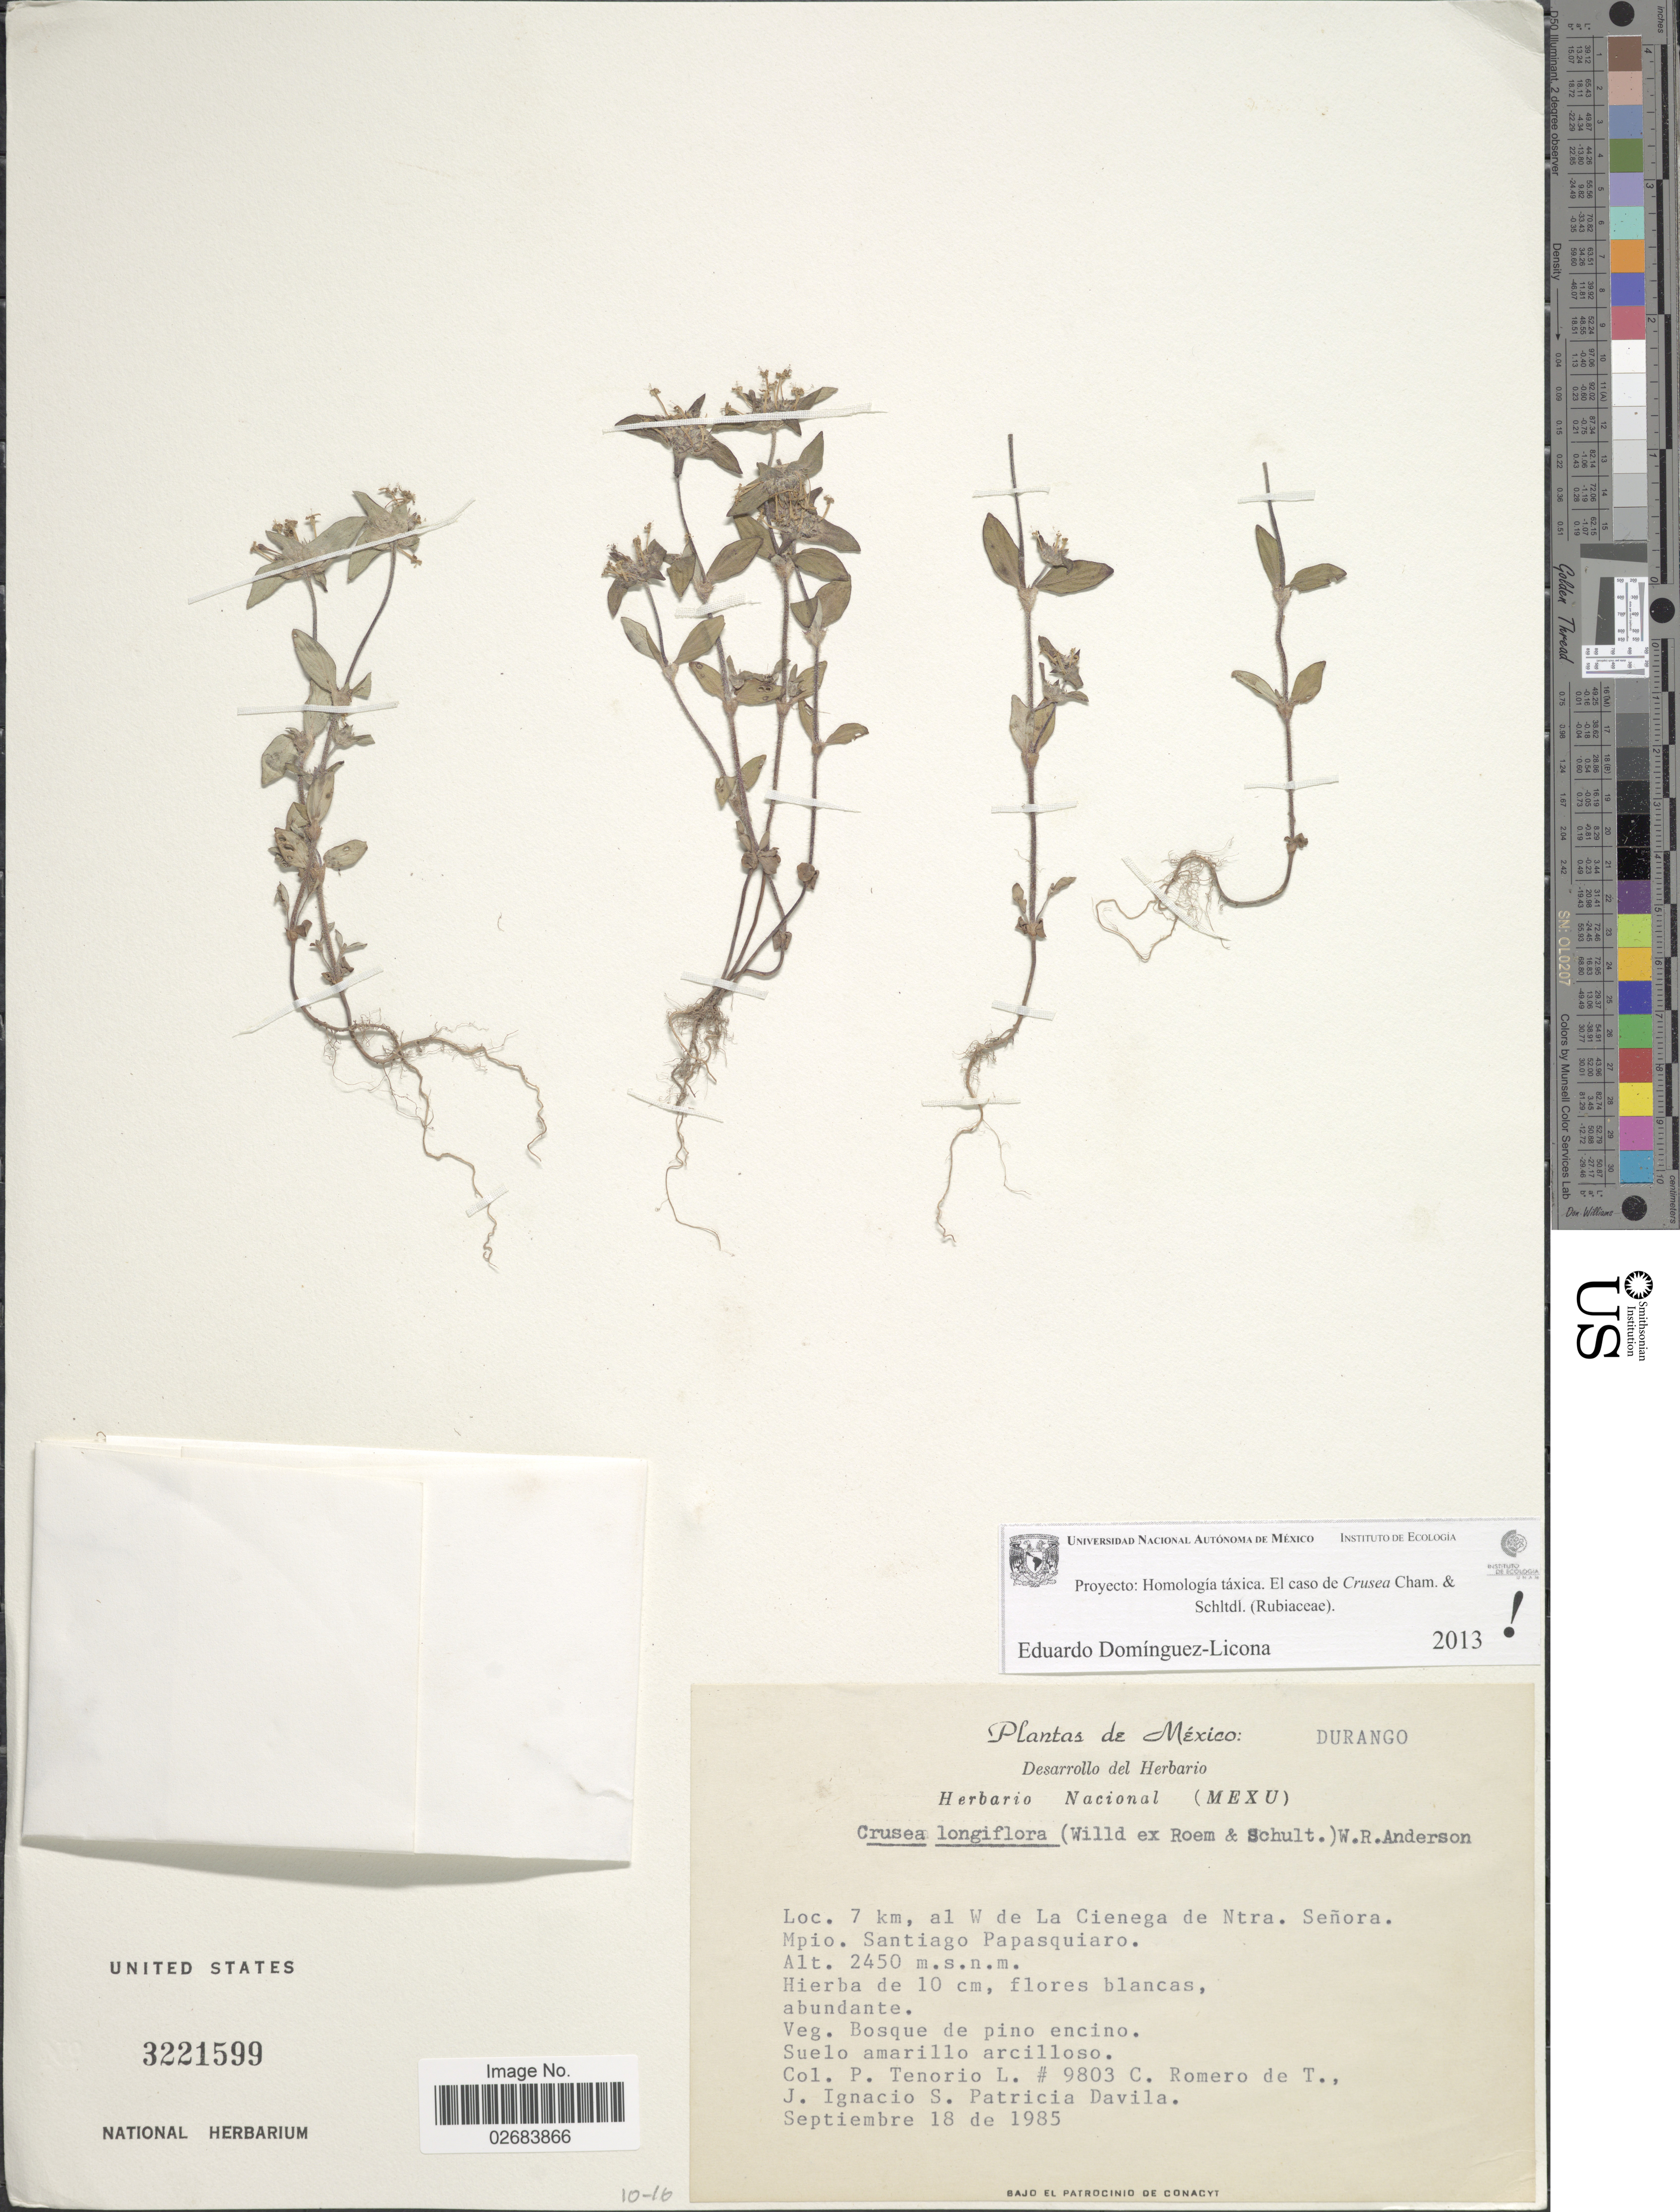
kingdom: Plantae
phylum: Tracheophyta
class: Magnoliopsida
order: Gentianales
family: Rubiaceae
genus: Crusea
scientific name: Crusea longiflora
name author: (Willd. ex Roem. & Schult.) W.R. Anderson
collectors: P. Tenorio L., C. Romero de T., Ignacio S., J. & P. Dávila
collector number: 9803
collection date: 1985-09-18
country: Mexico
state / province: Durango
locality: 7 km, al W de La Cienaga de Ntra. Senora, Mpio. Santiago Papsquiaro.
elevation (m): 2450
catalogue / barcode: US 3221599